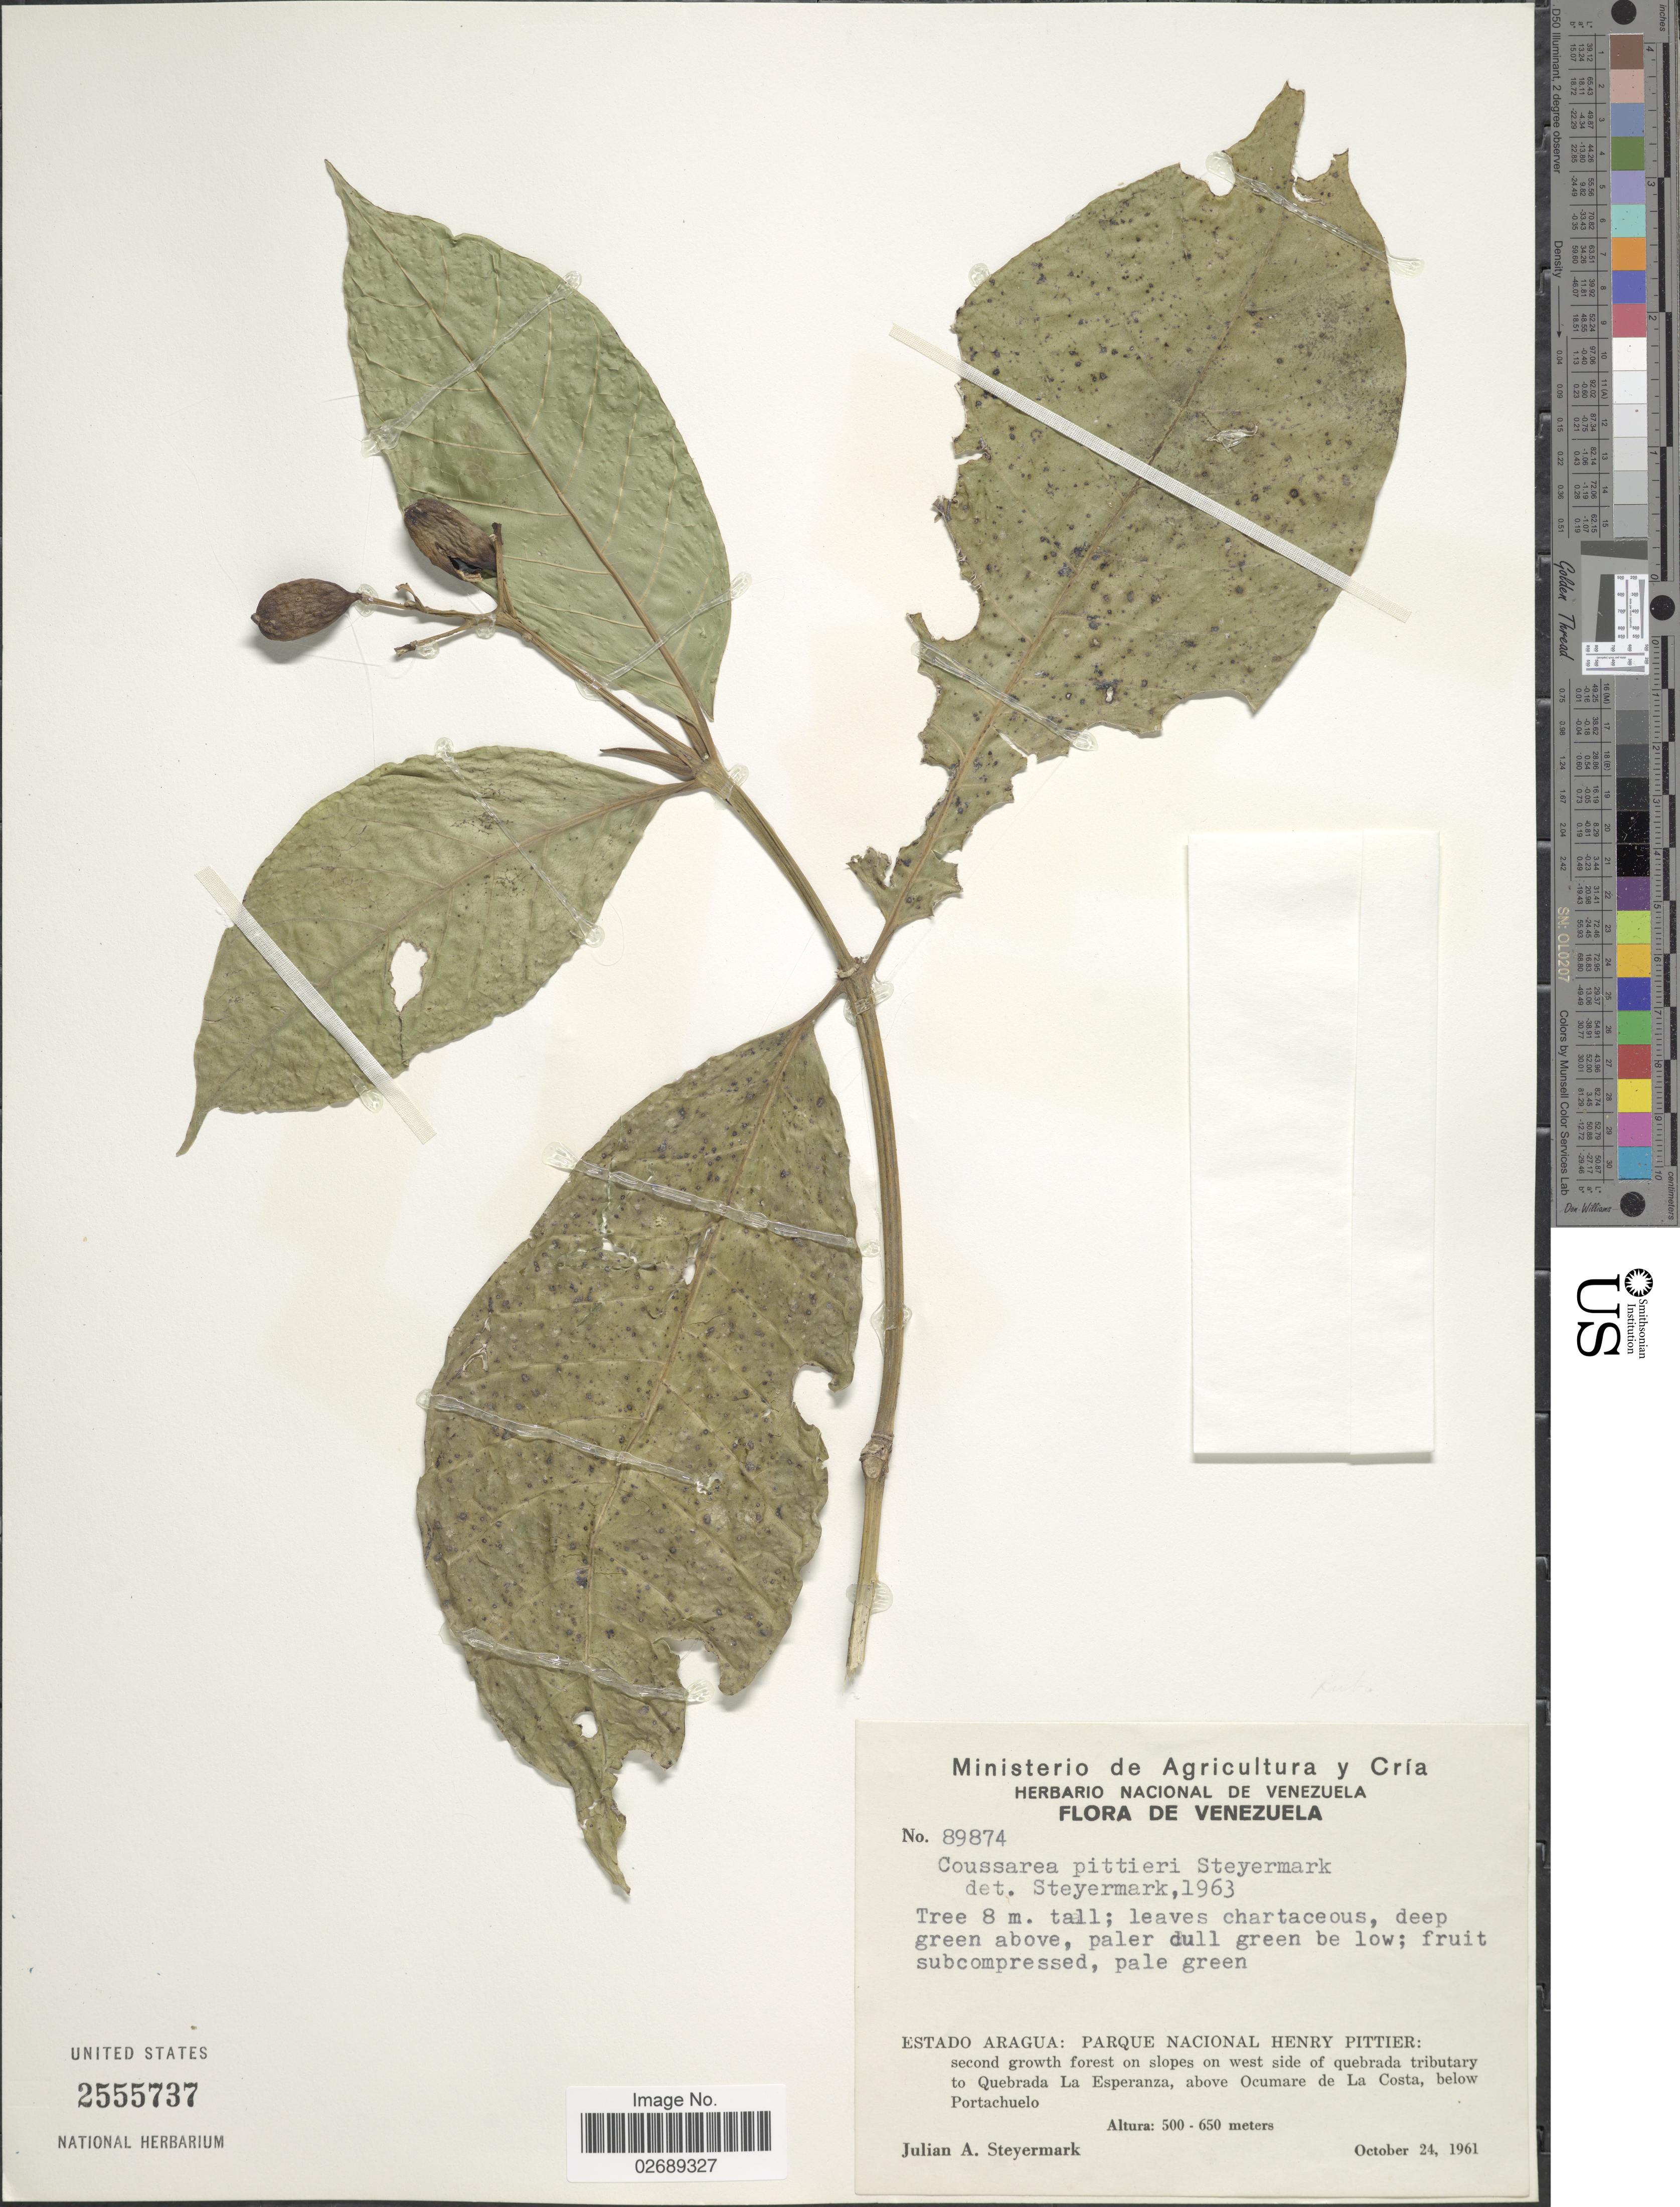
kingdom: Plantae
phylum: Tracheophyta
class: Magnoliopsida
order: Gentianales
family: Rubiaceae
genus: Coussarea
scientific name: Coussarea pittieri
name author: Steyerm.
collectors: J. Steyermark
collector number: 89874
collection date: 1961-10-24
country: Venezuela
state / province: Aragua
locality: Parque Nacional Henry Pittier: second growth forest on slopes on west side of quebrada tributary to Quebrada La Esperanza, above Ocumare de La Costa, below Portachuelo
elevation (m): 500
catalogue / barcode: US 2555737